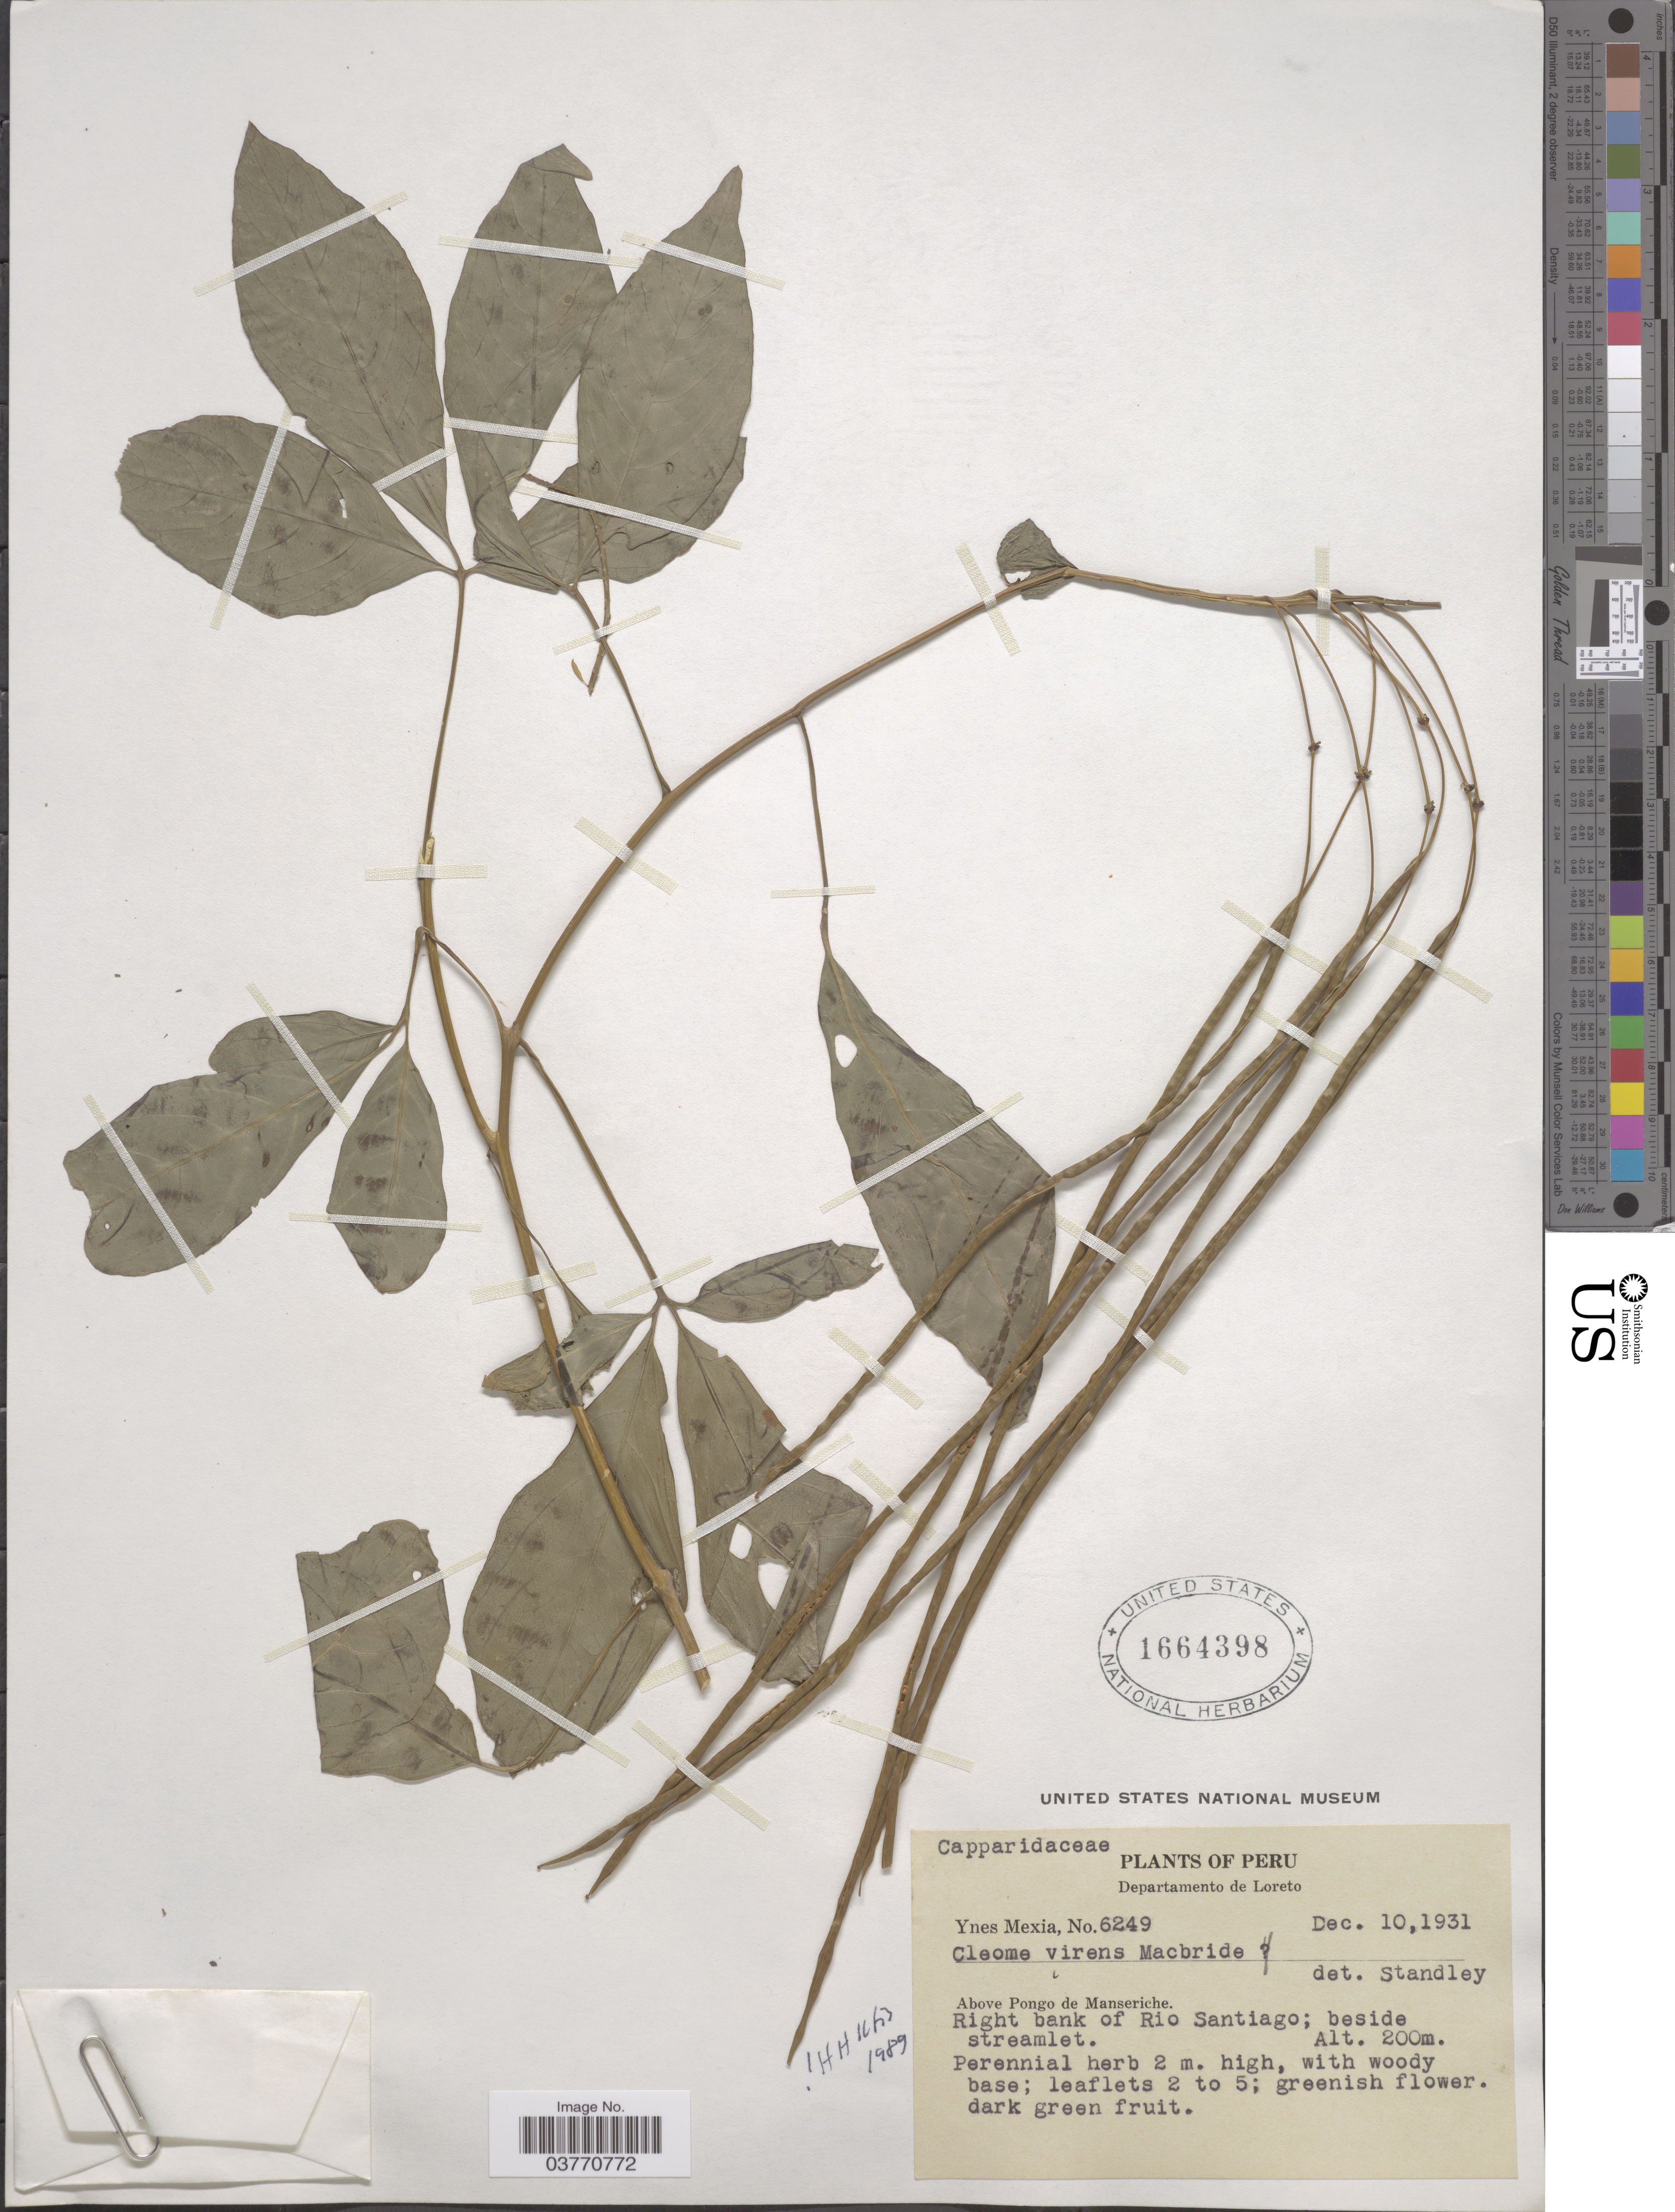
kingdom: Plantae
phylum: Tracheophyta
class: Magnoliopsida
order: Brassicales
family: Cleomaceae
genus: Tarenaya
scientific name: Tarenaya virens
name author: (J.F. Macbr.) Soares Neto & Roalson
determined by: Strong, M. T., (US), Smithsonian Institution - National Museum of Natural History (UNITED STATES)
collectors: Y. Mexia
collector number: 6249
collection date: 1931-12-10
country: Peru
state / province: Loreto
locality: Departamento de Loreto. Above Pongo de Manseriche. Right bank of Rio Santiago.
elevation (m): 200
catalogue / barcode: US 1664398